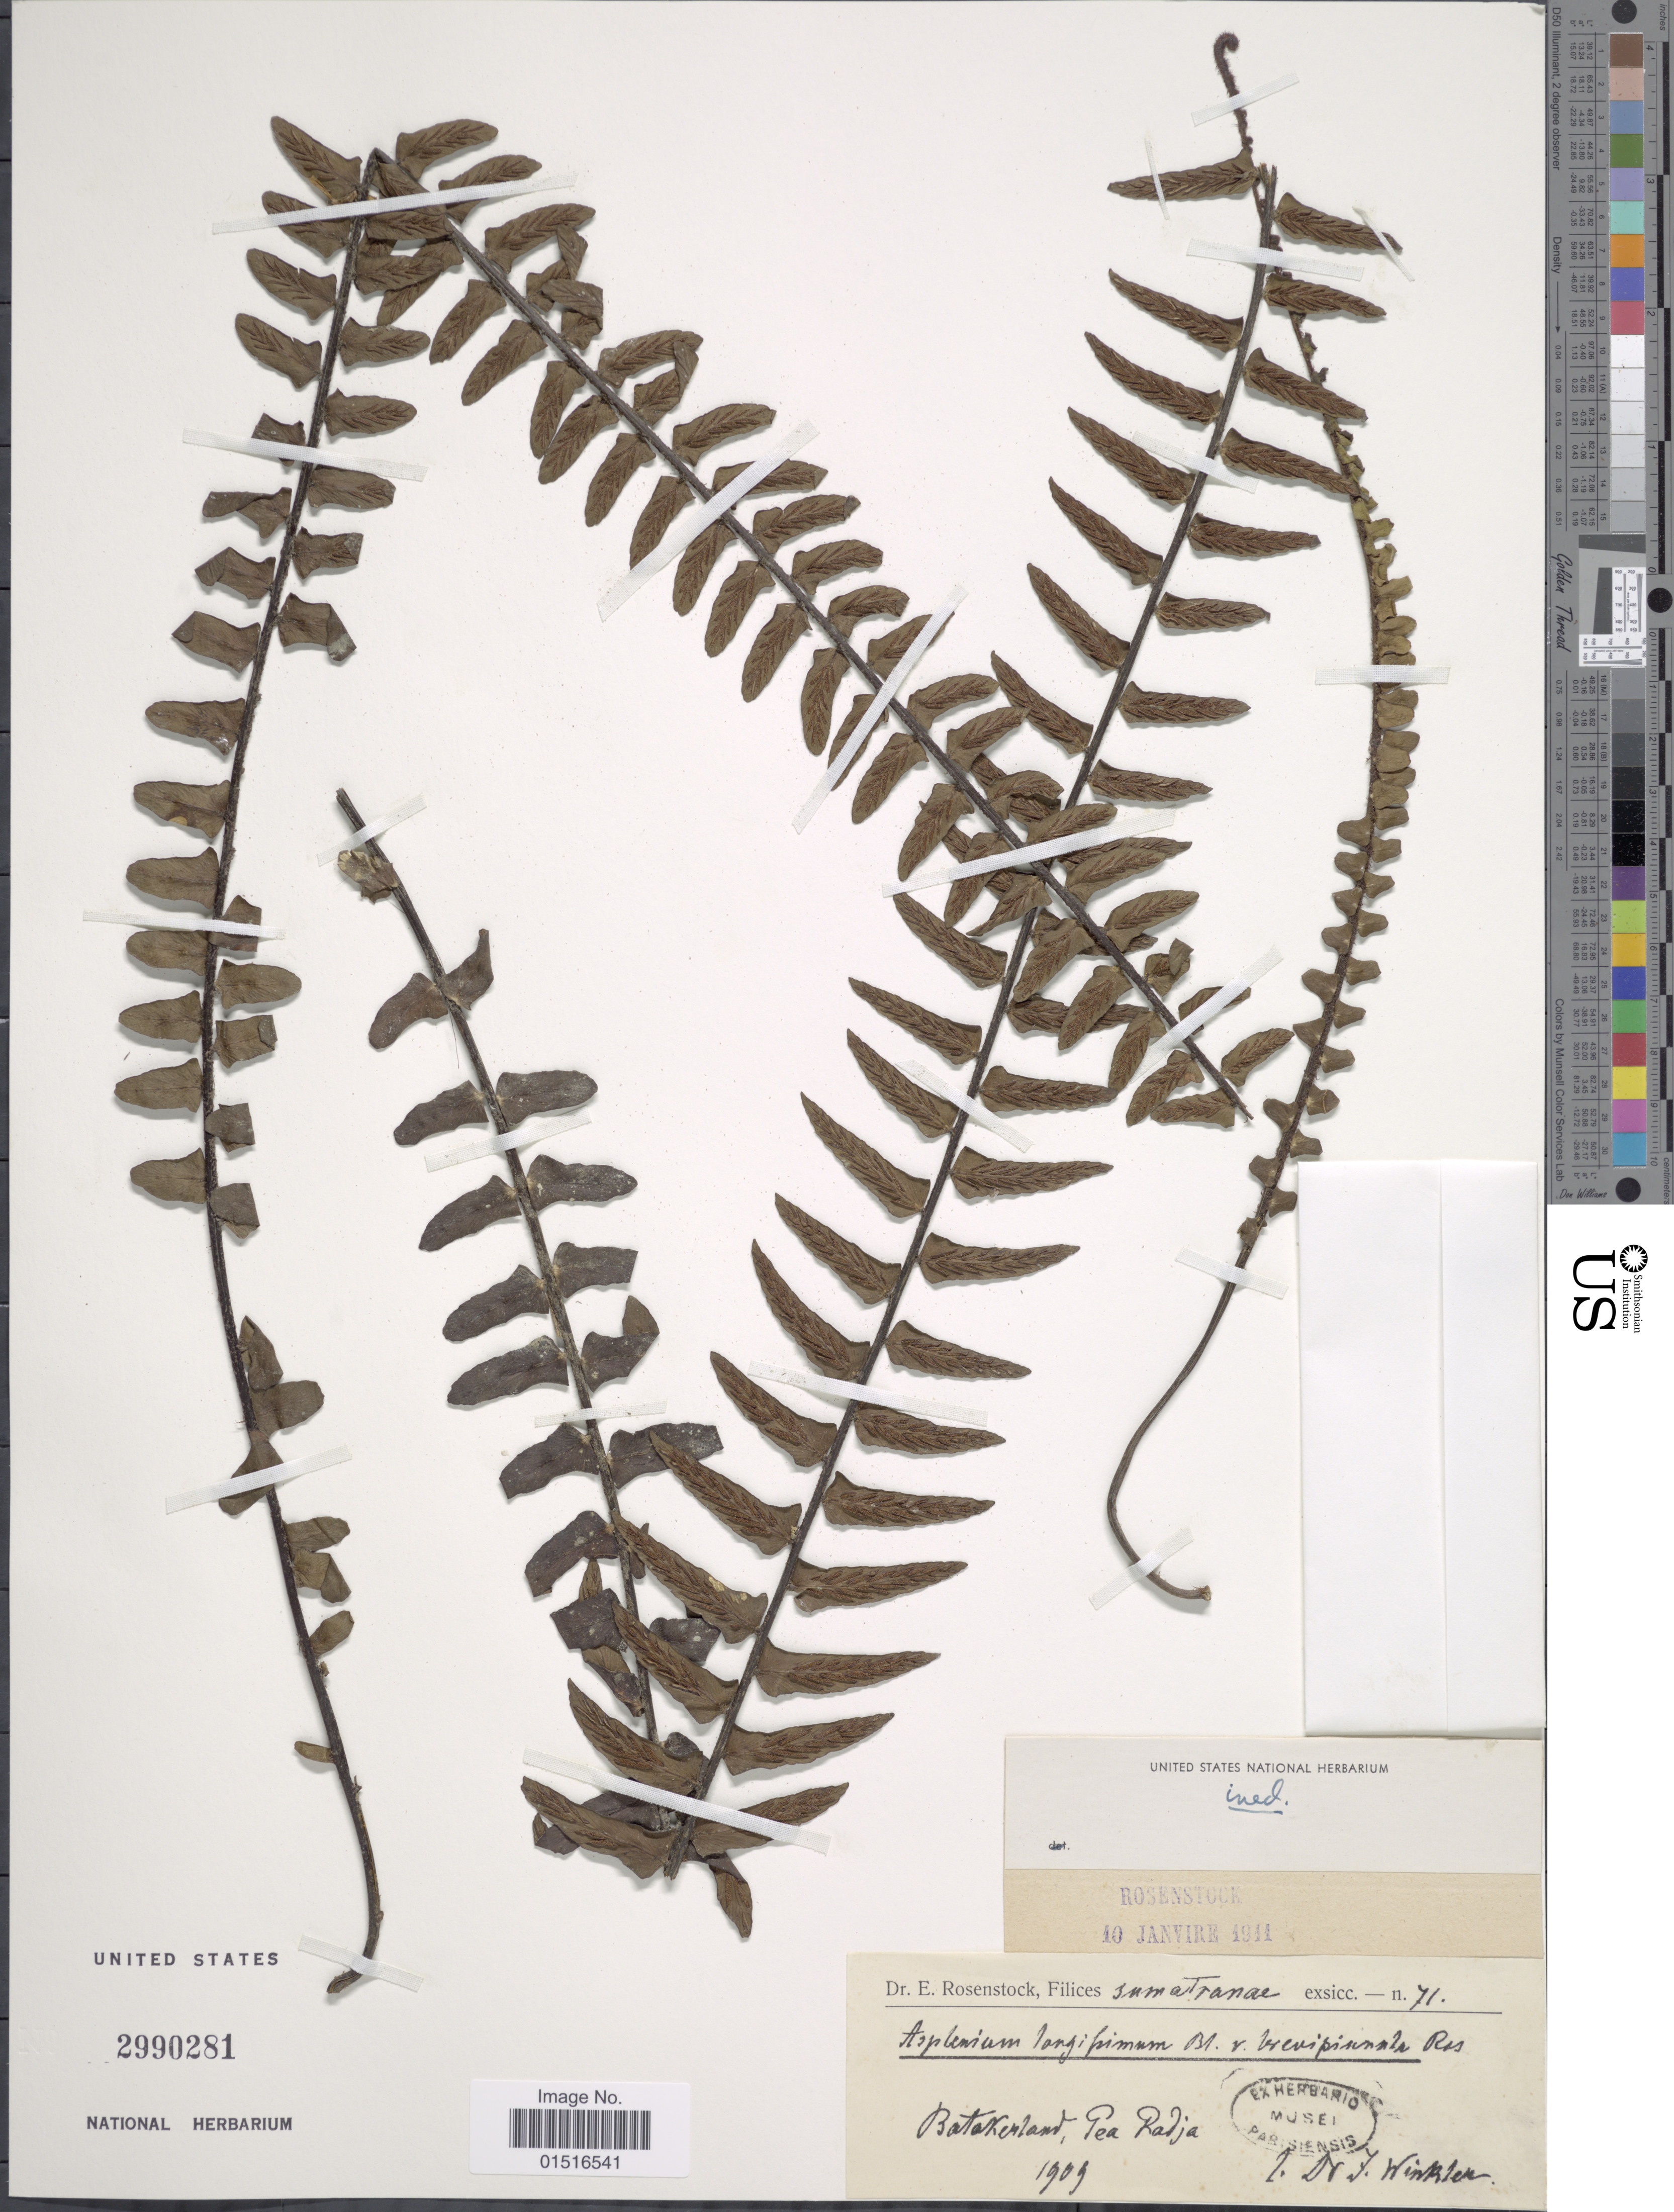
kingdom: Plantae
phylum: Tracheophyta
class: Polypodiopsida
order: Polypodiales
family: Aspleniaceae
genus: Asplenium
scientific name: Asplenium longissimum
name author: Blume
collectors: F. Winkler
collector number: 71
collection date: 1909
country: Indonesia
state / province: Sumatra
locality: Sumatranae, Batakerland, Pea Radja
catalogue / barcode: US 2990281